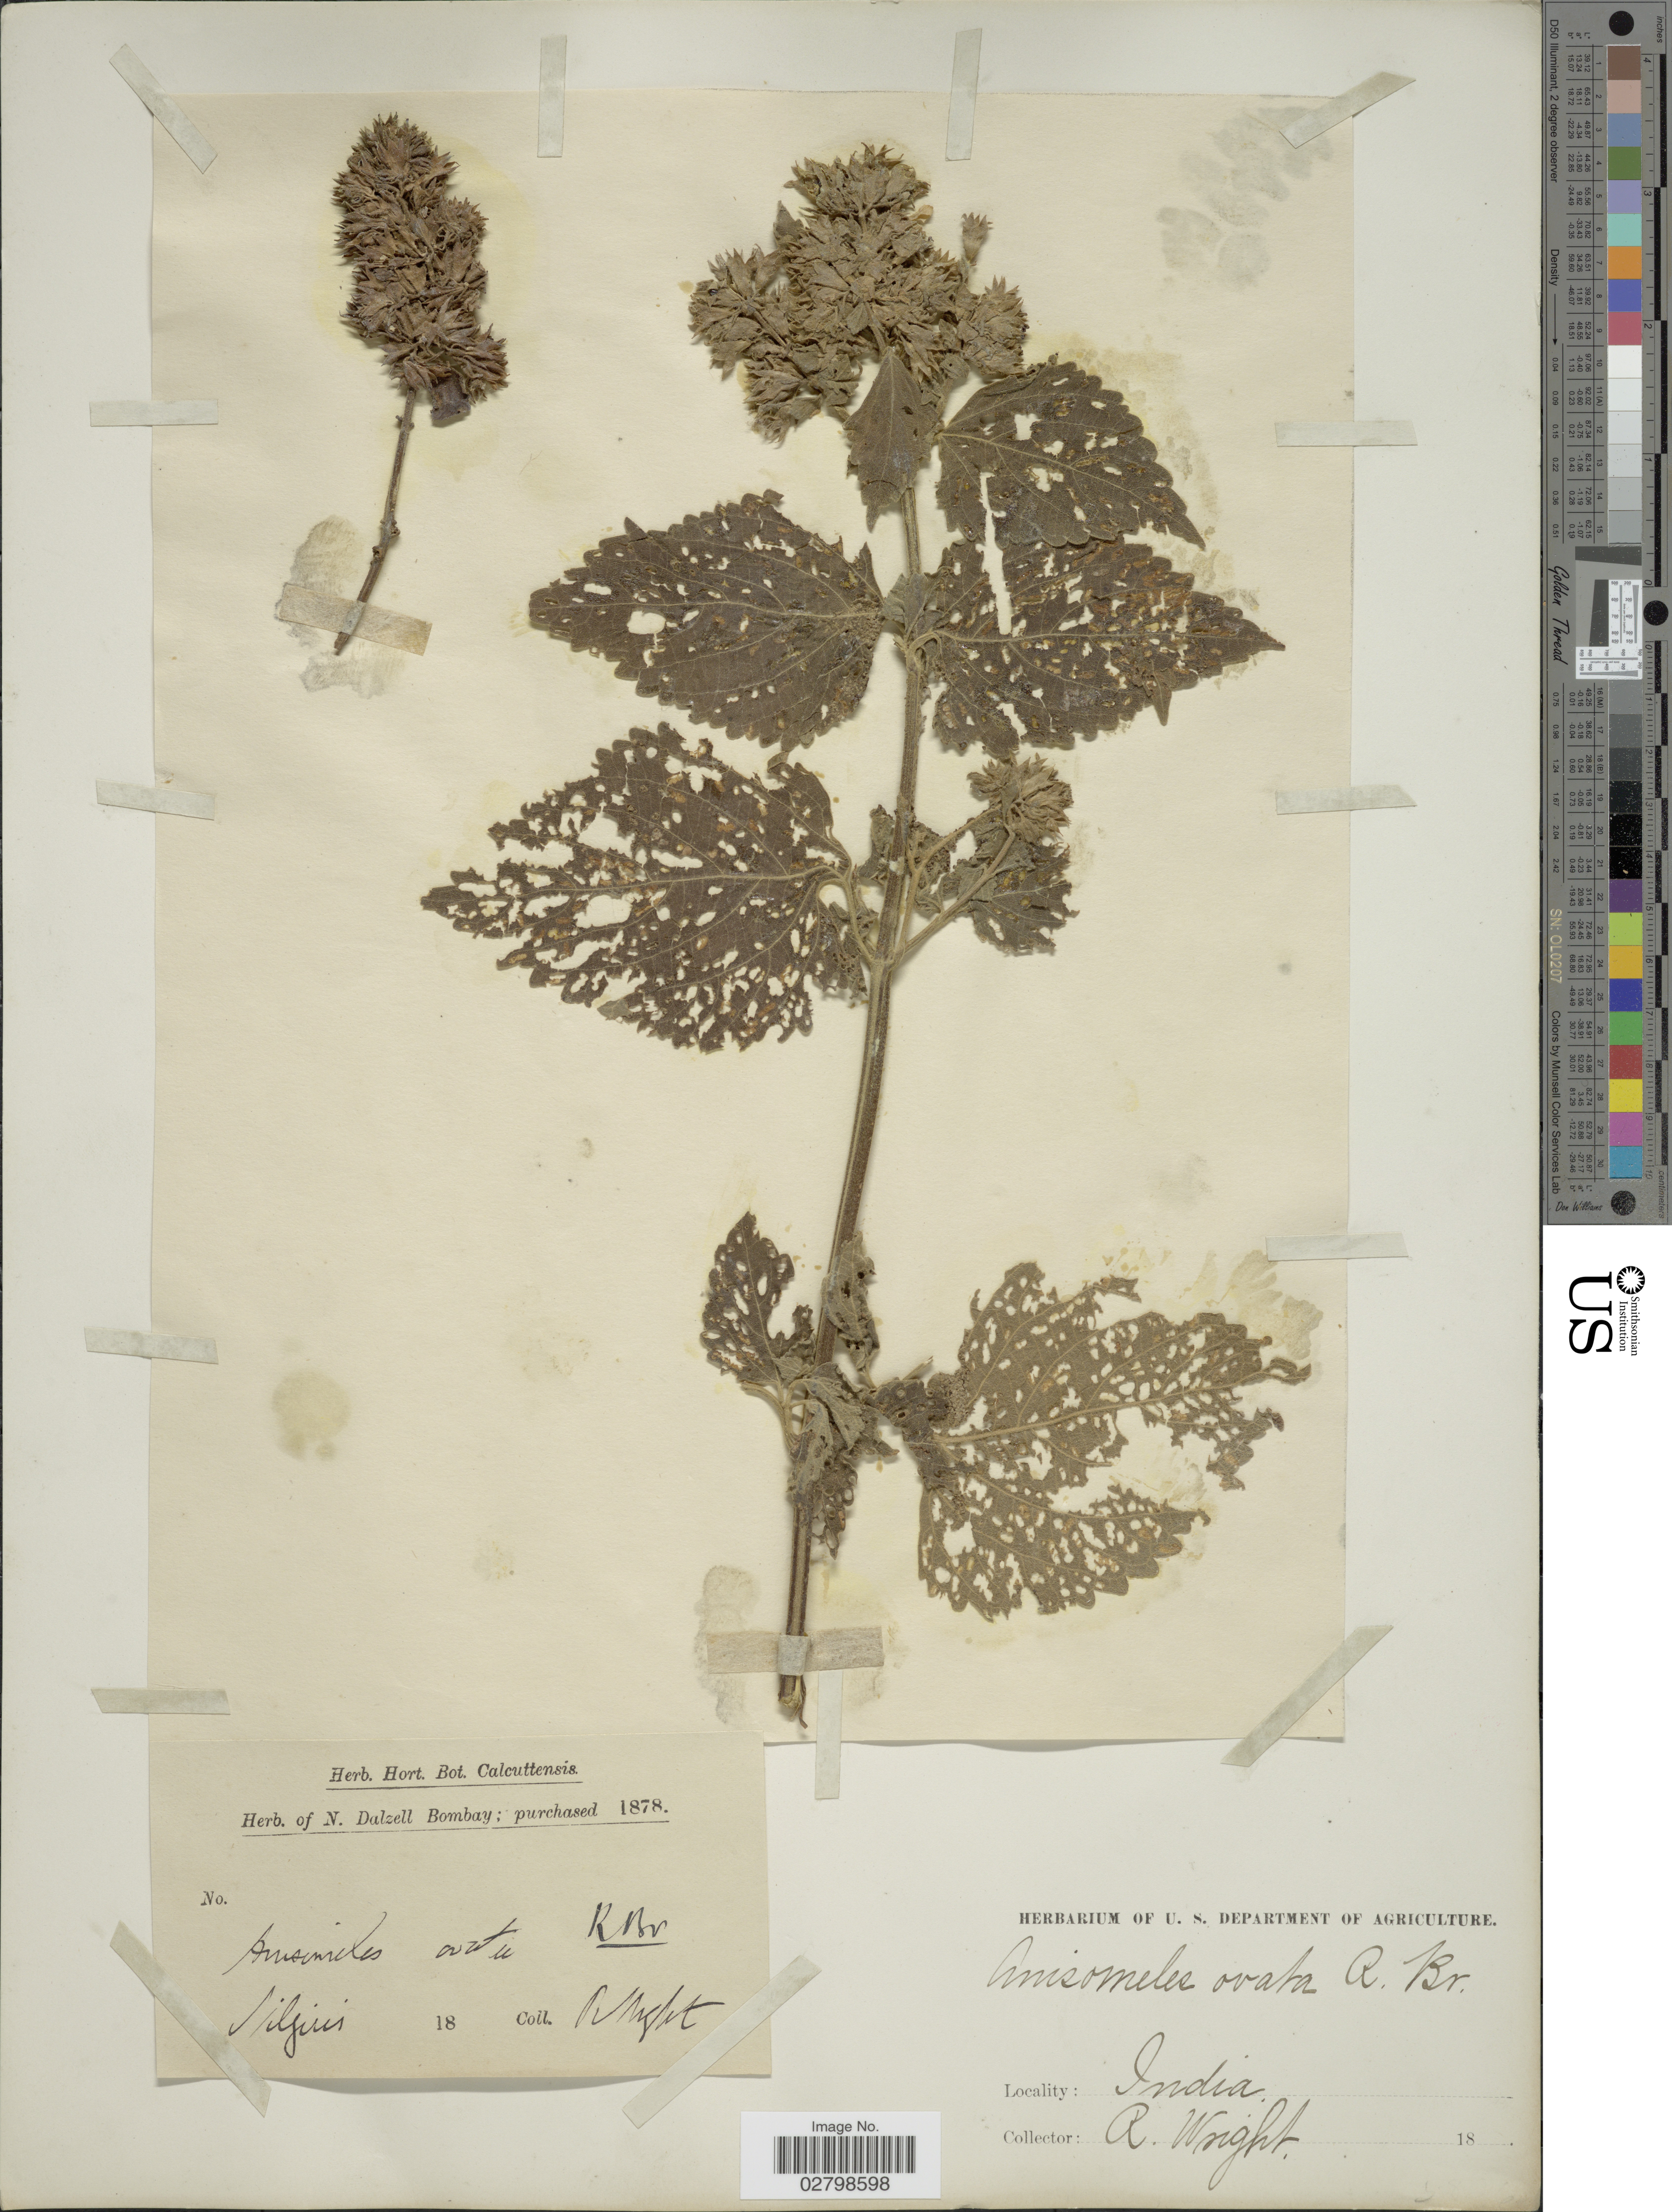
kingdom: Plantae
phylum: Tracheophyta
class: Magnoliopsida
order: Lamiales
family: Lamiaceae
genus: Anisomeles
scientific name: Anisomeles indica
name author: (L.) Kuntze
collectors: A. Wright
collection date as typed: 18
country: India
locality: Nilgiris